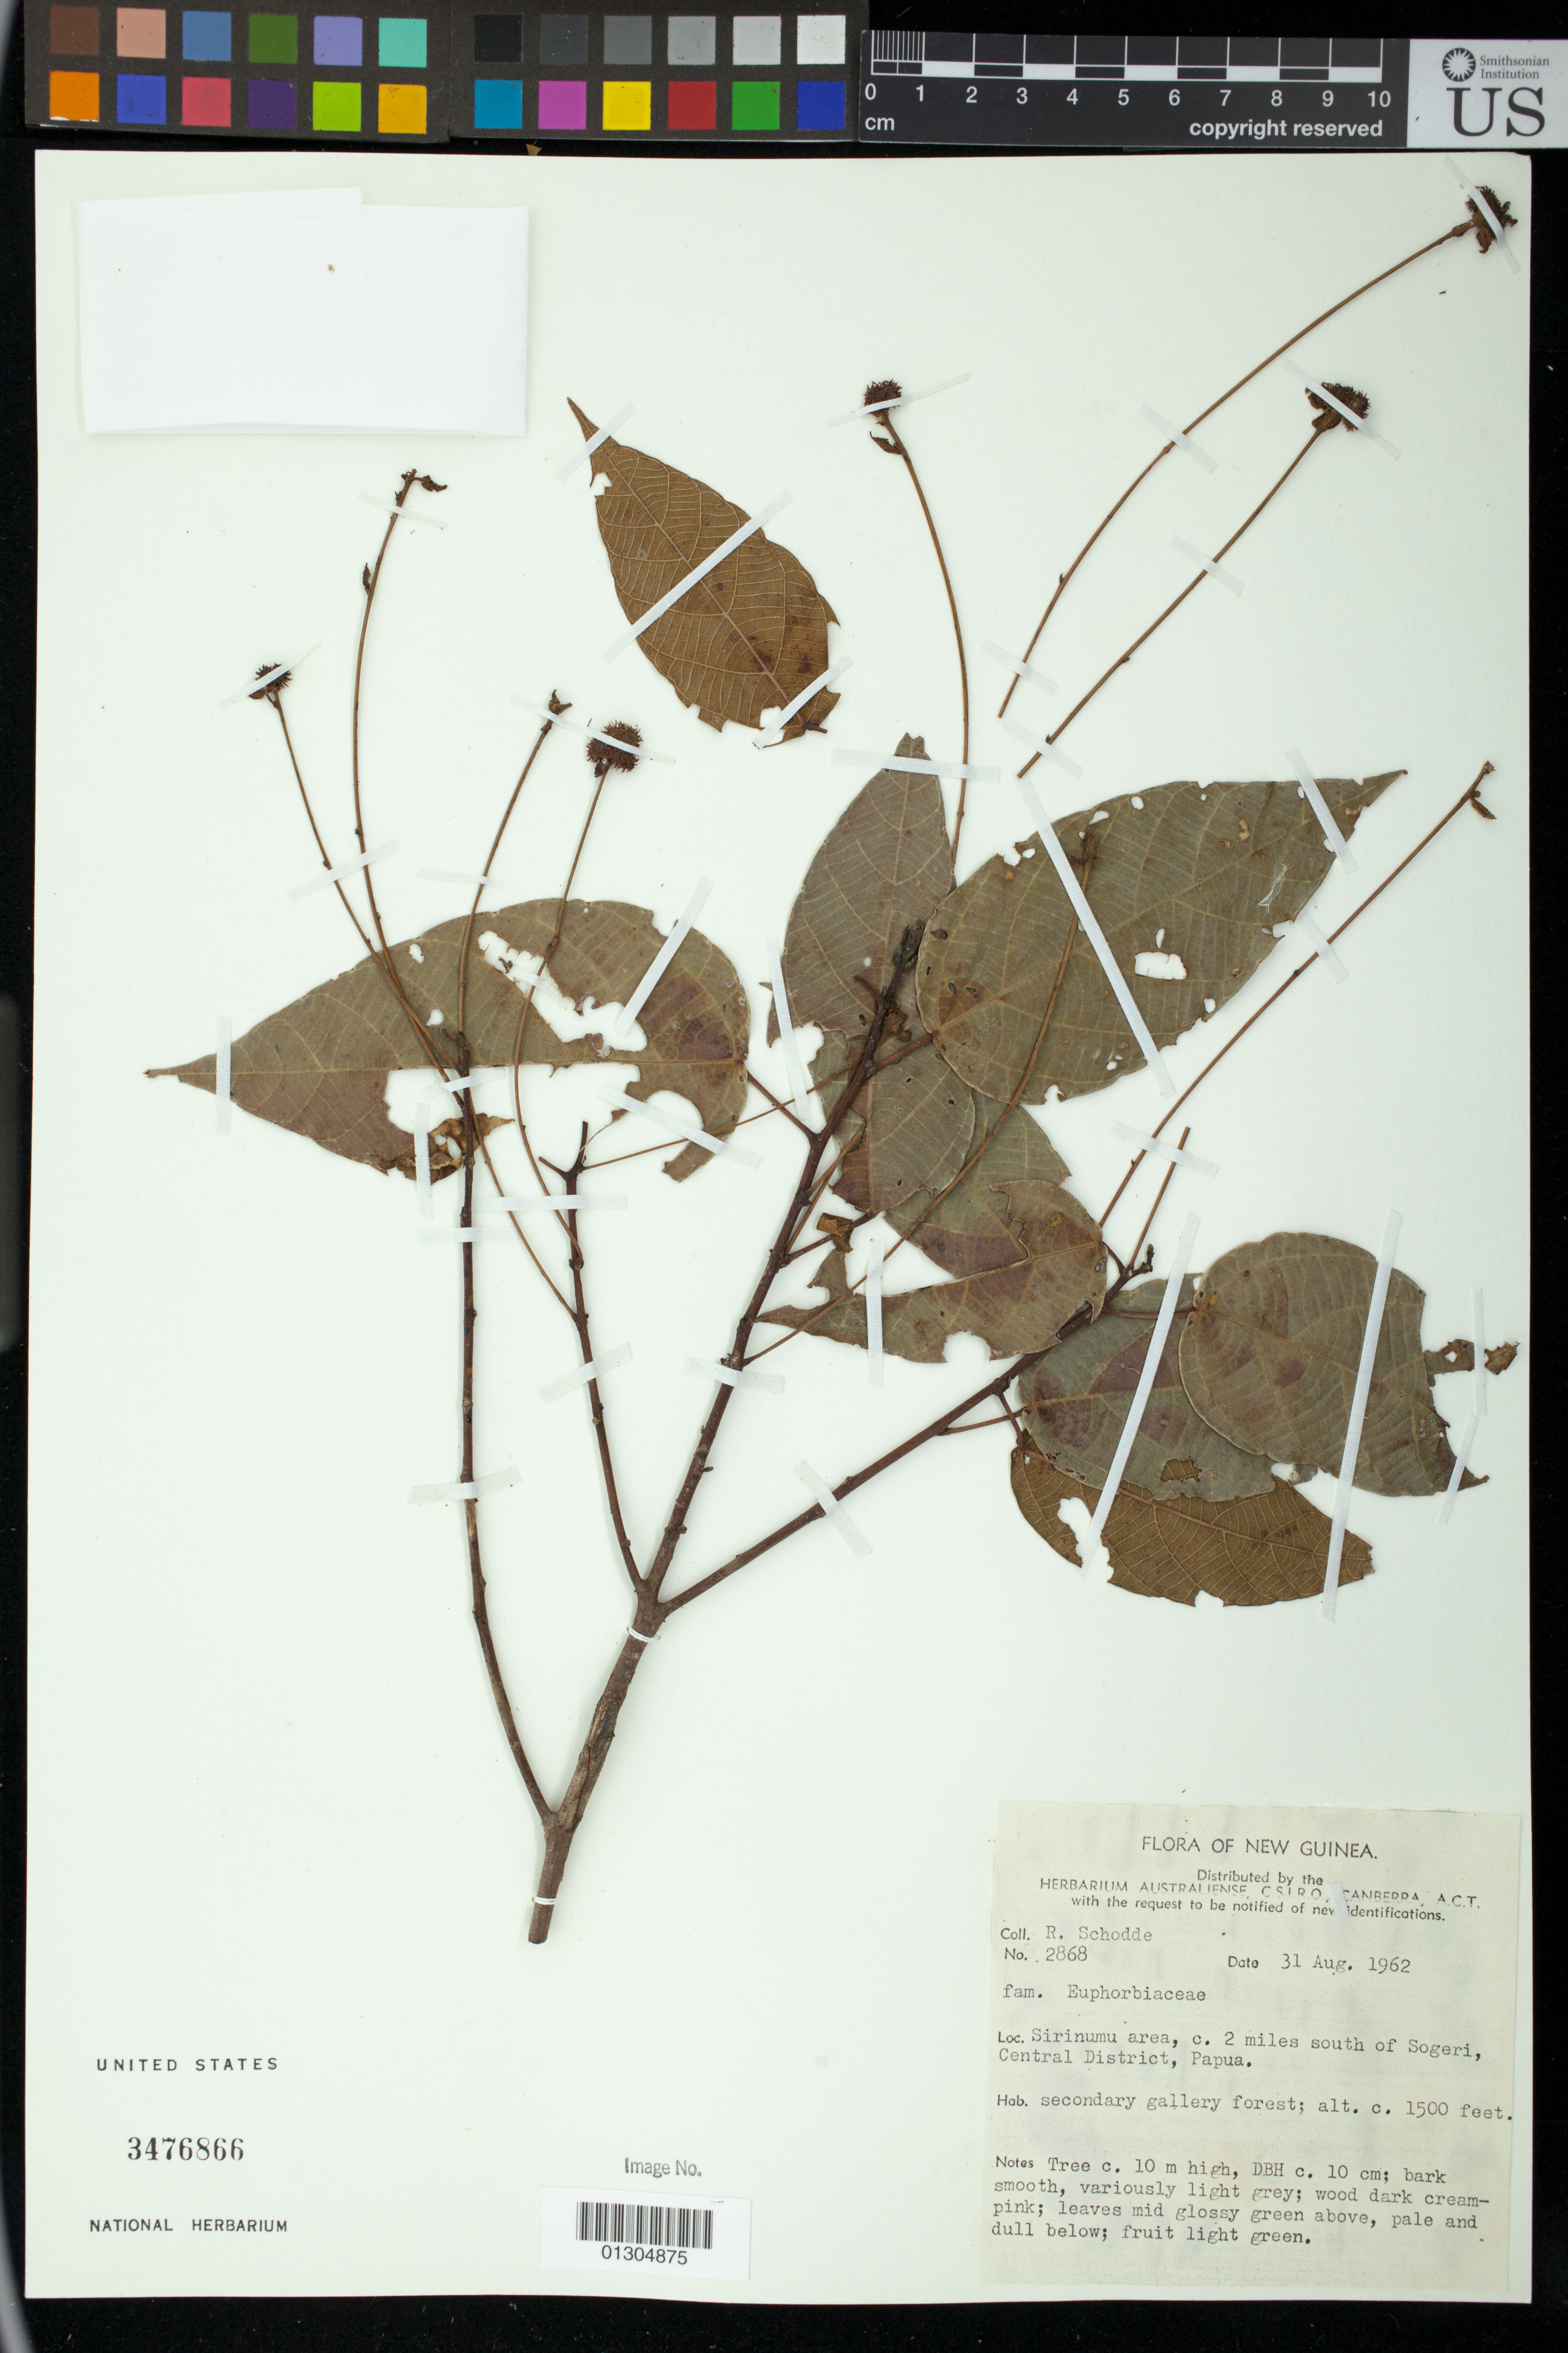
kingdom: Plantae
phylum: Tracheophyta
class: Magnoliopsida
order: Malpighiales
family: Euphorbiaceae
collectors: R. Schodde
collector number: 2868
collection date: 1962-08-31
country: Papua New Guinea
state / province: Central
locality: Sirinumu area, c. 2 miles south of Sogeri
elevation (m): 457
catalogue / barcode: US 3476866